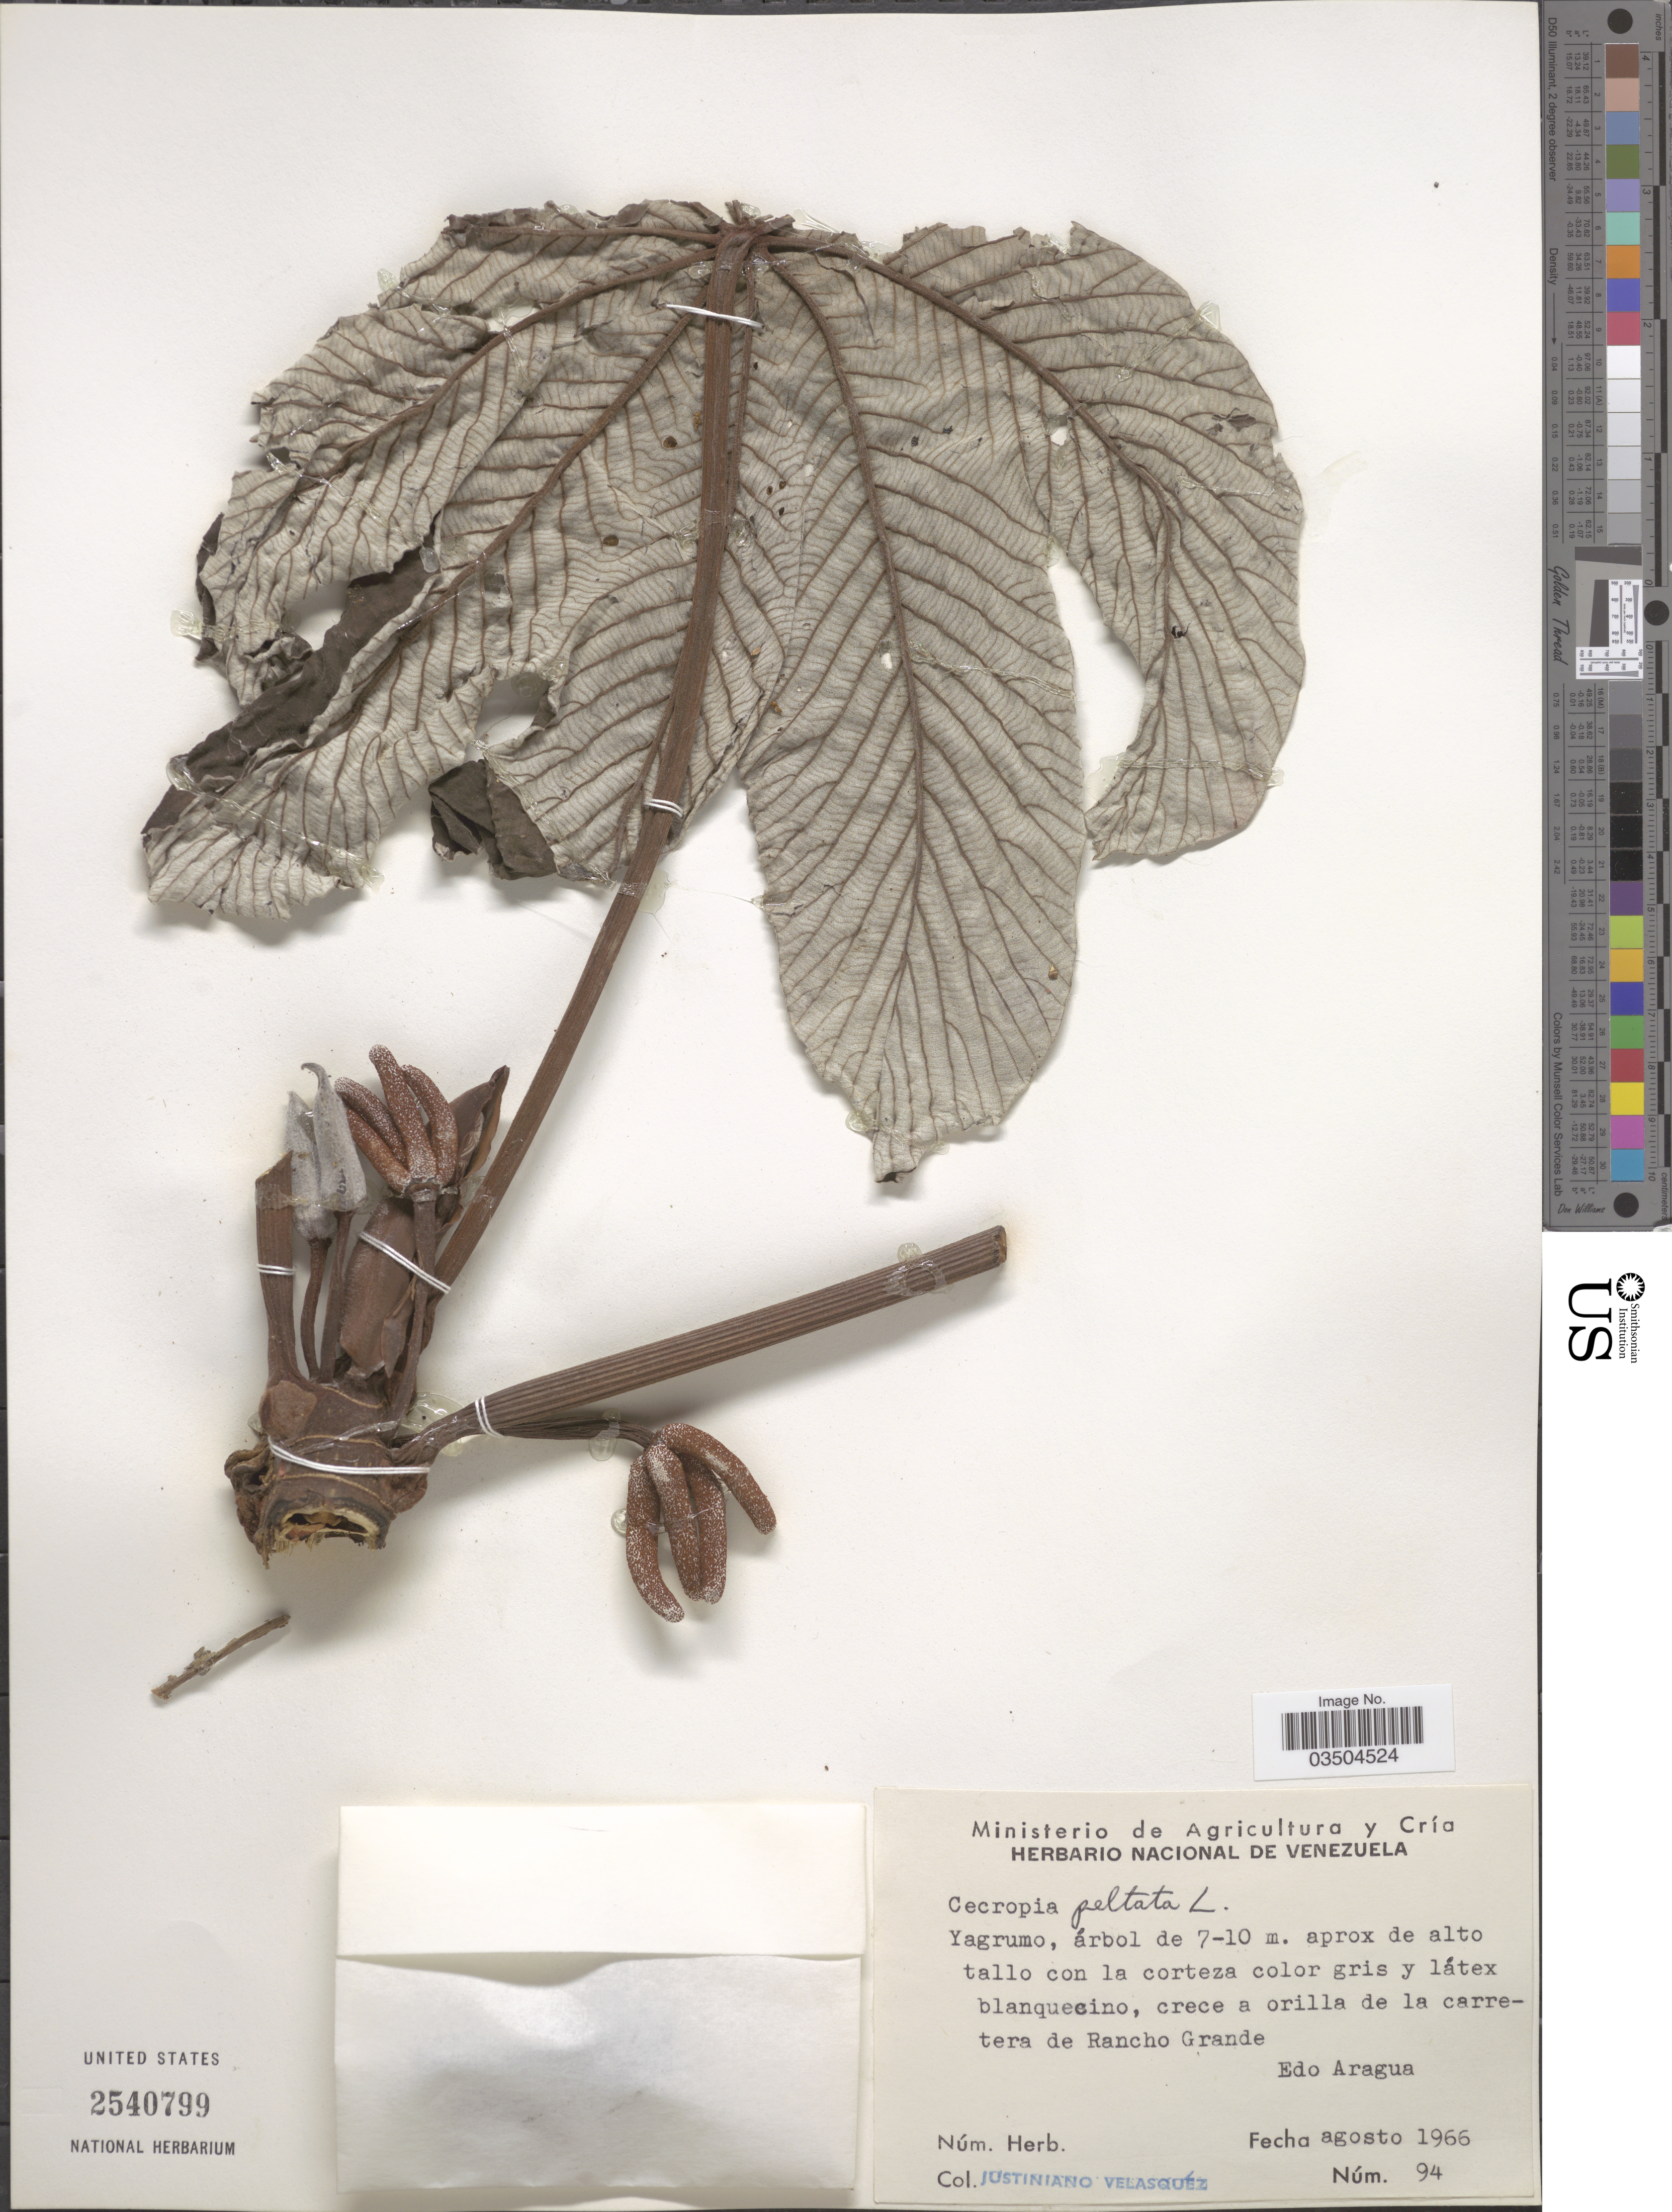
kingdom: Plantae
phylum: Tracheophyta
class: Magnoliopsida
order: Rosales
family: Urticaceae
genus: Cecropia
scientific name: Cecropia peltata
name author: L.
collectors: J. Velasquez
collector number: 94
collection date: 1966-08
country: Venezuela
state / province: Aragua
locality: Crece a orilla de la carretera de Rancho Grande.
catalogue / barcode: US 2540799